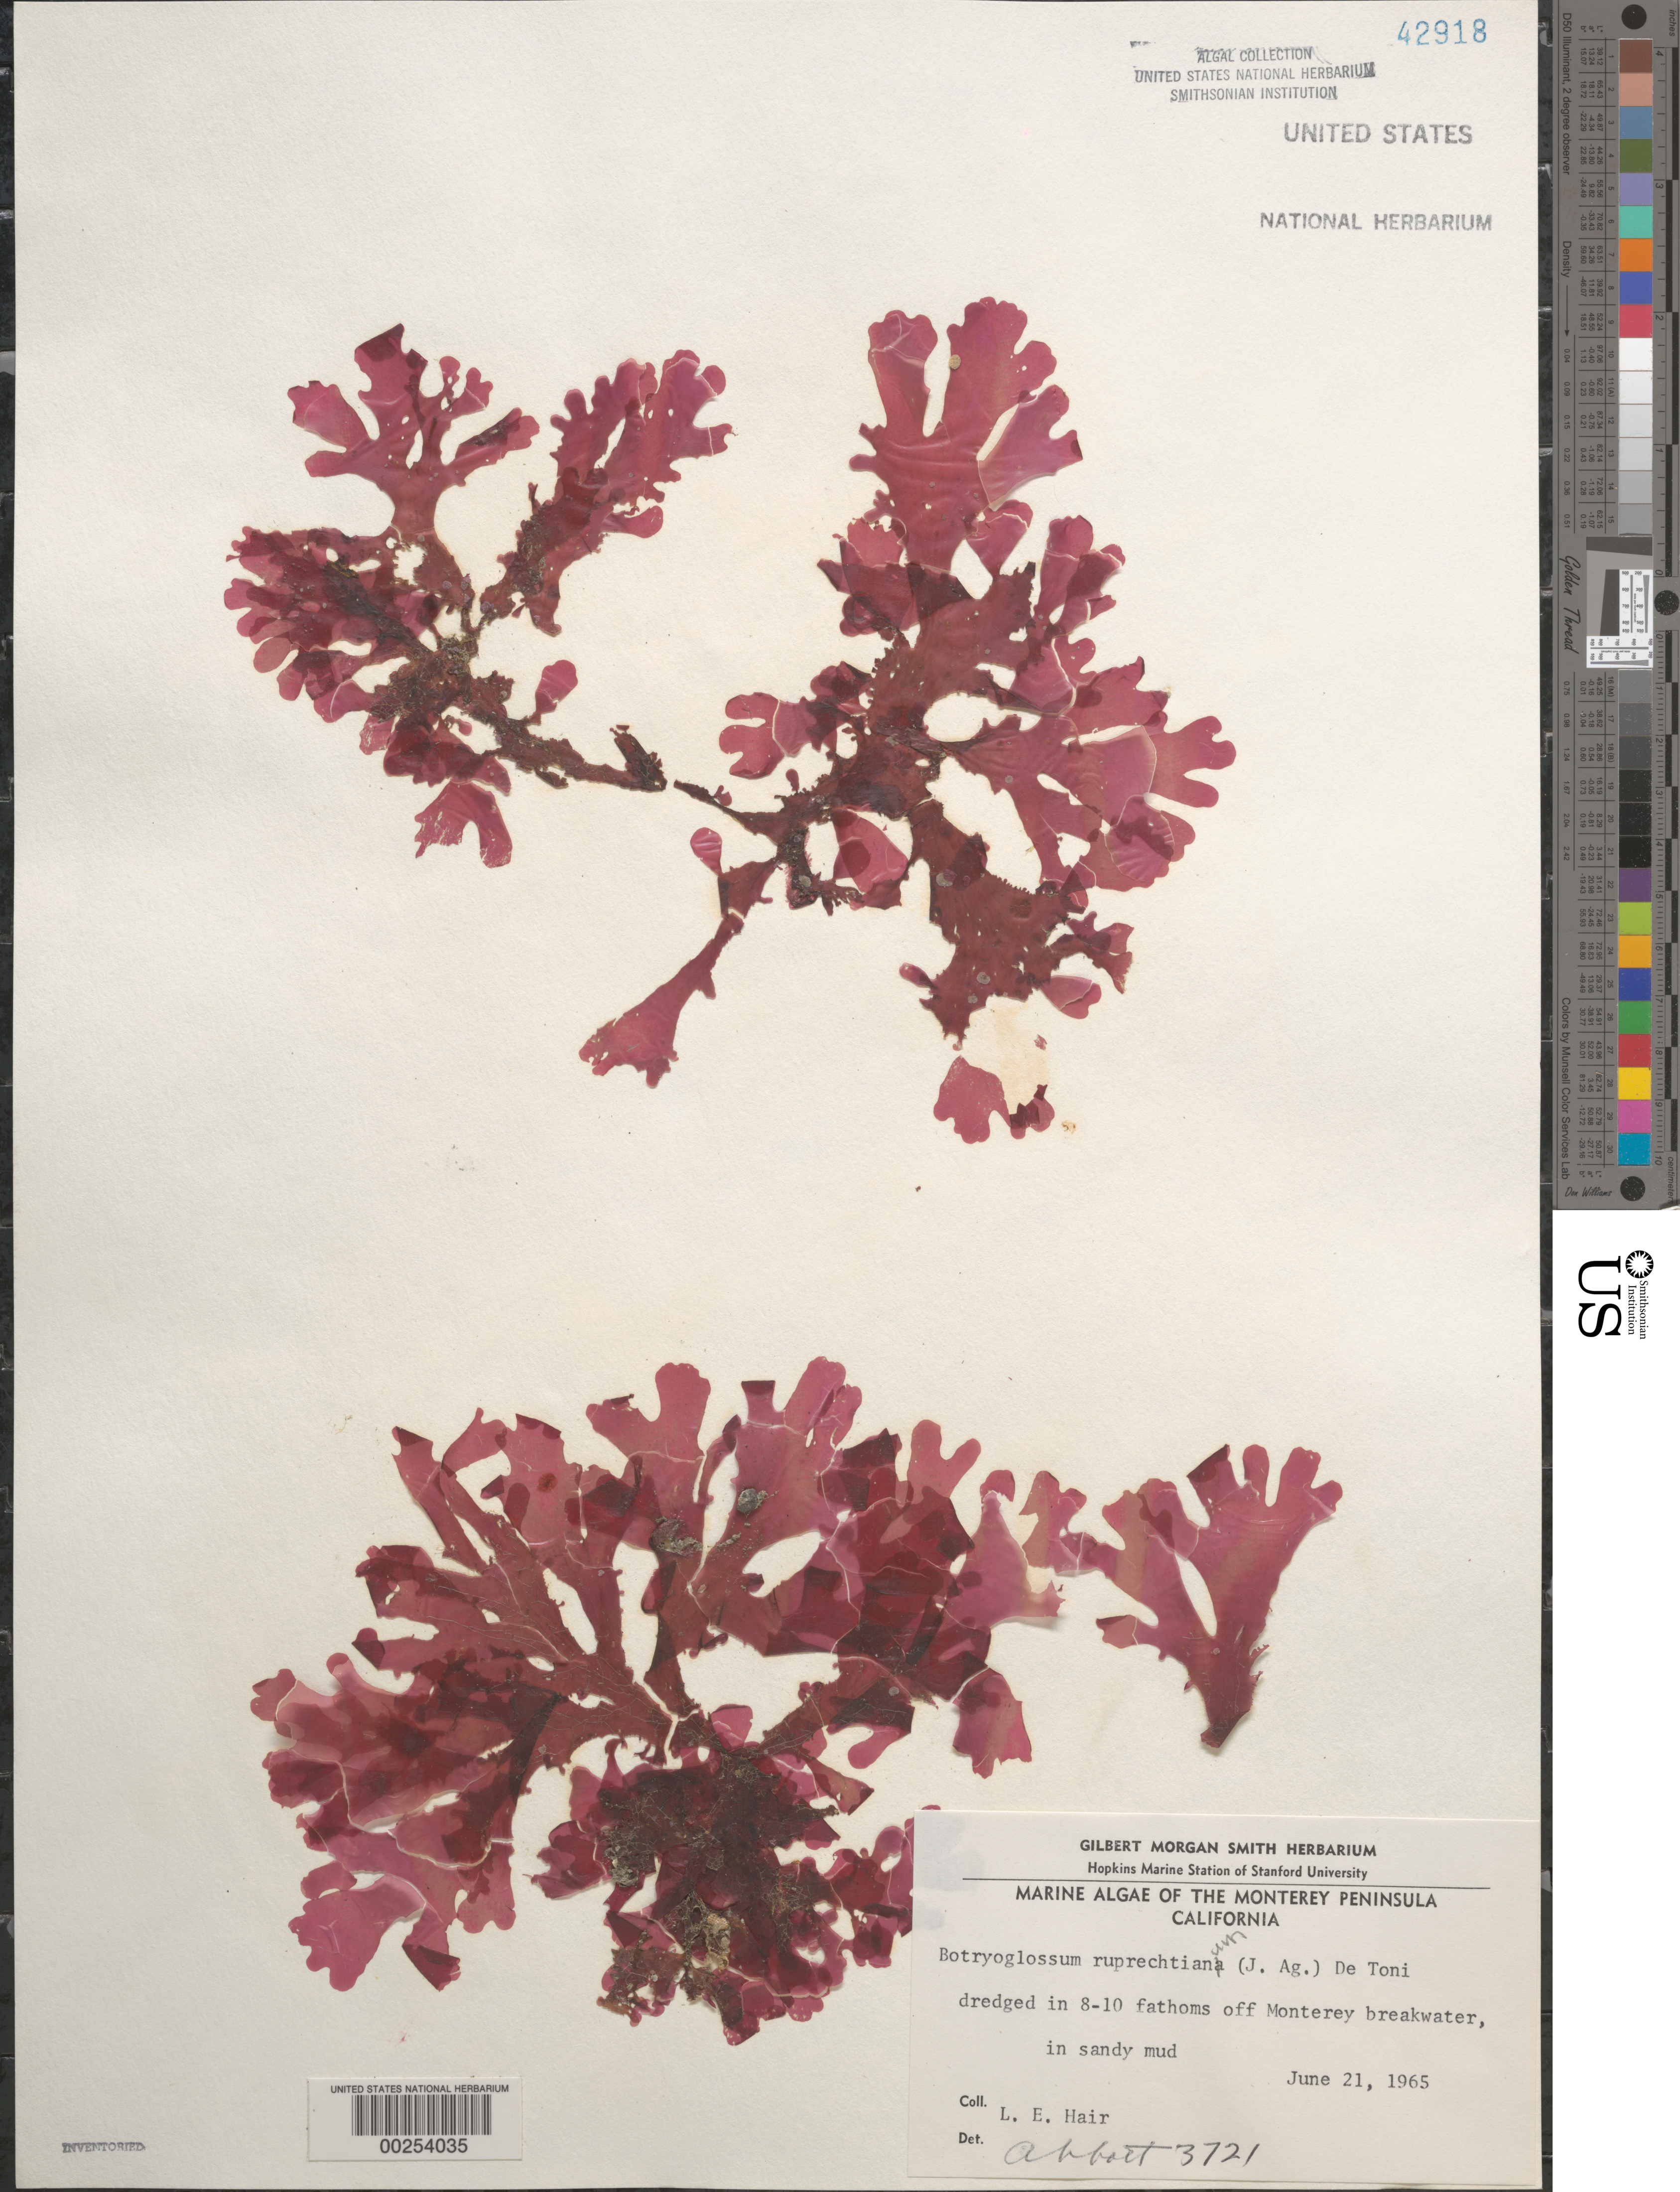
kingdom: Plantae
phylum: Rhodophyta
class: Florideophyceae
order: Ceramiales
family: Delesseriaceae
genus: Cryptopleura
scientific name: Cryptopleura ruprechtiana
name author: (J. Agardh) Kylin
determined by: Algae name updating Project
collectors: L. Hair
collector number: IAA 3721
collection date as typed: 21 Jun 1965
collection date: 1965-06-21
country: United States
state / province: California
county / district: Monterey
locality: Monterey Peninsula, off Monterey breakwater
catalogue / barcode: US 42918